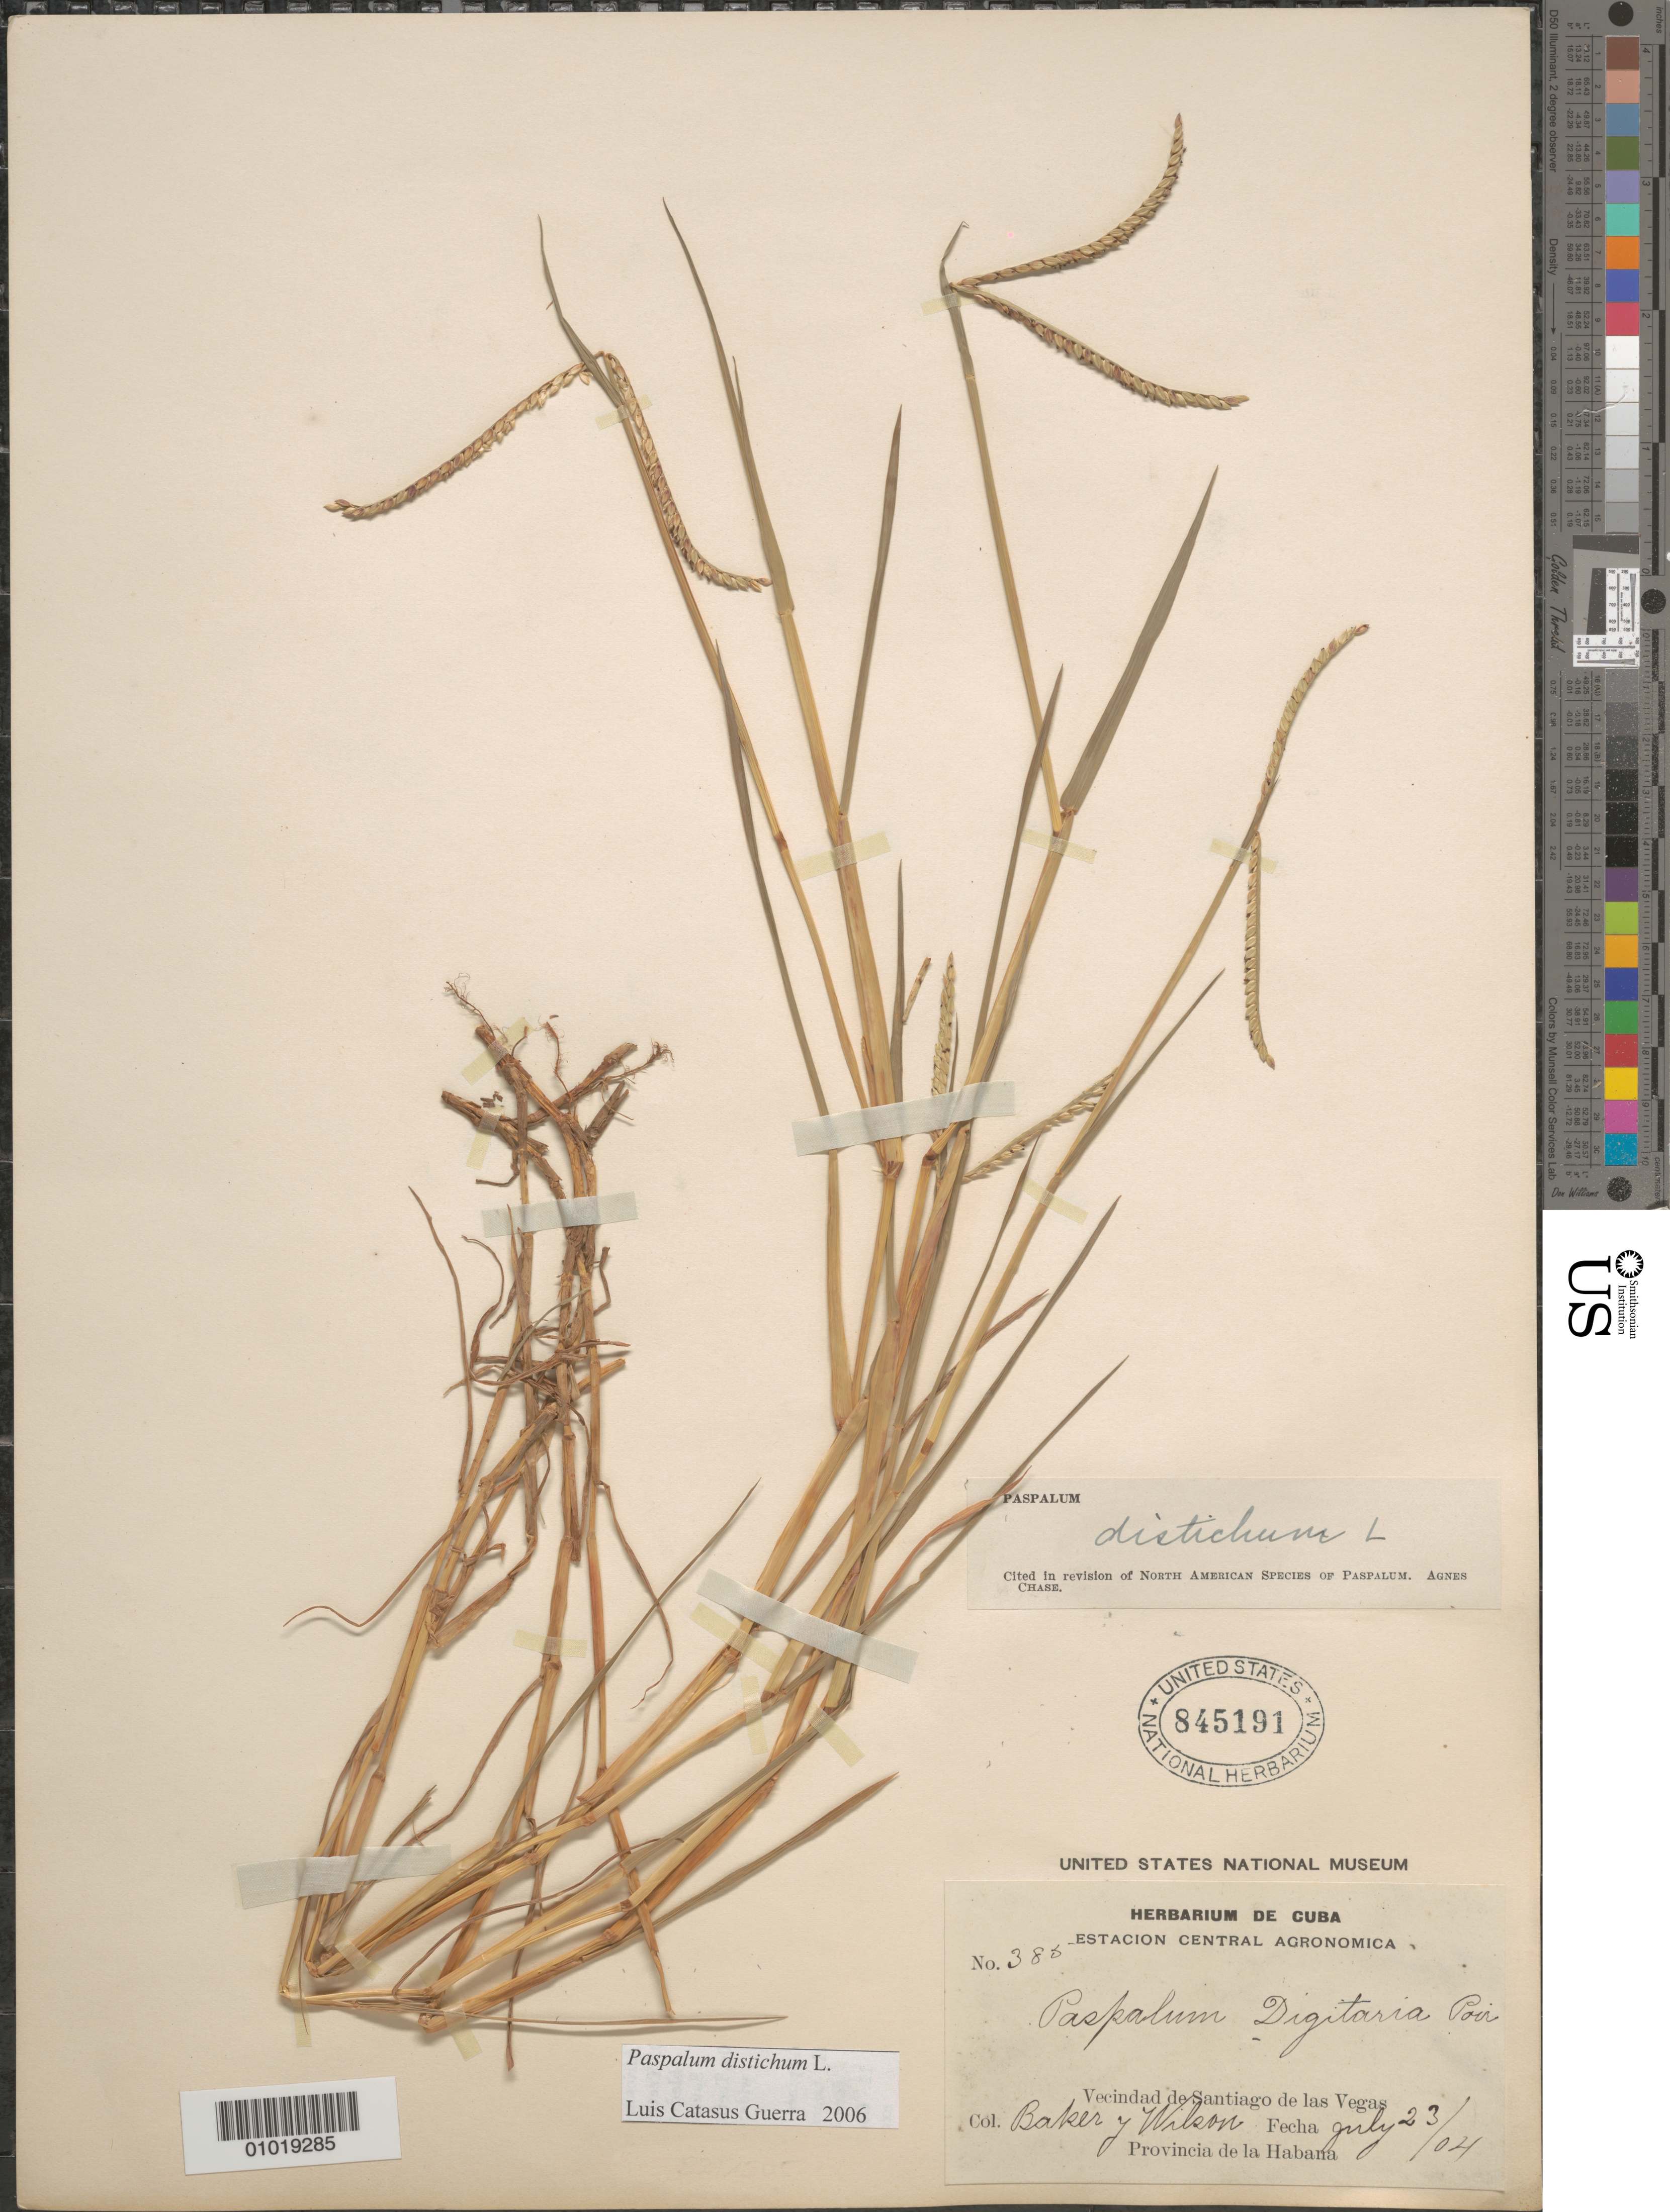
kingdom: Plantae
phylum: Tracheophyta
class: Liliopsida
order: Poales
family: Poaceae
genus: Paspalum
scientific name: Paspalum distichum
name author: L.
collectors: C. F. Baker & -- Wilson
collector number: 386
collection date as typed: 23 Jul 1904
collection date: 1904-07-23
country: Cuba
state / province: La Habana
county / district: Municipio Boyeros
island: Cuba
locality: Santiago de las Vegas (vicinity of)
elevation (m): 97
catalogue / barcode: US 845191